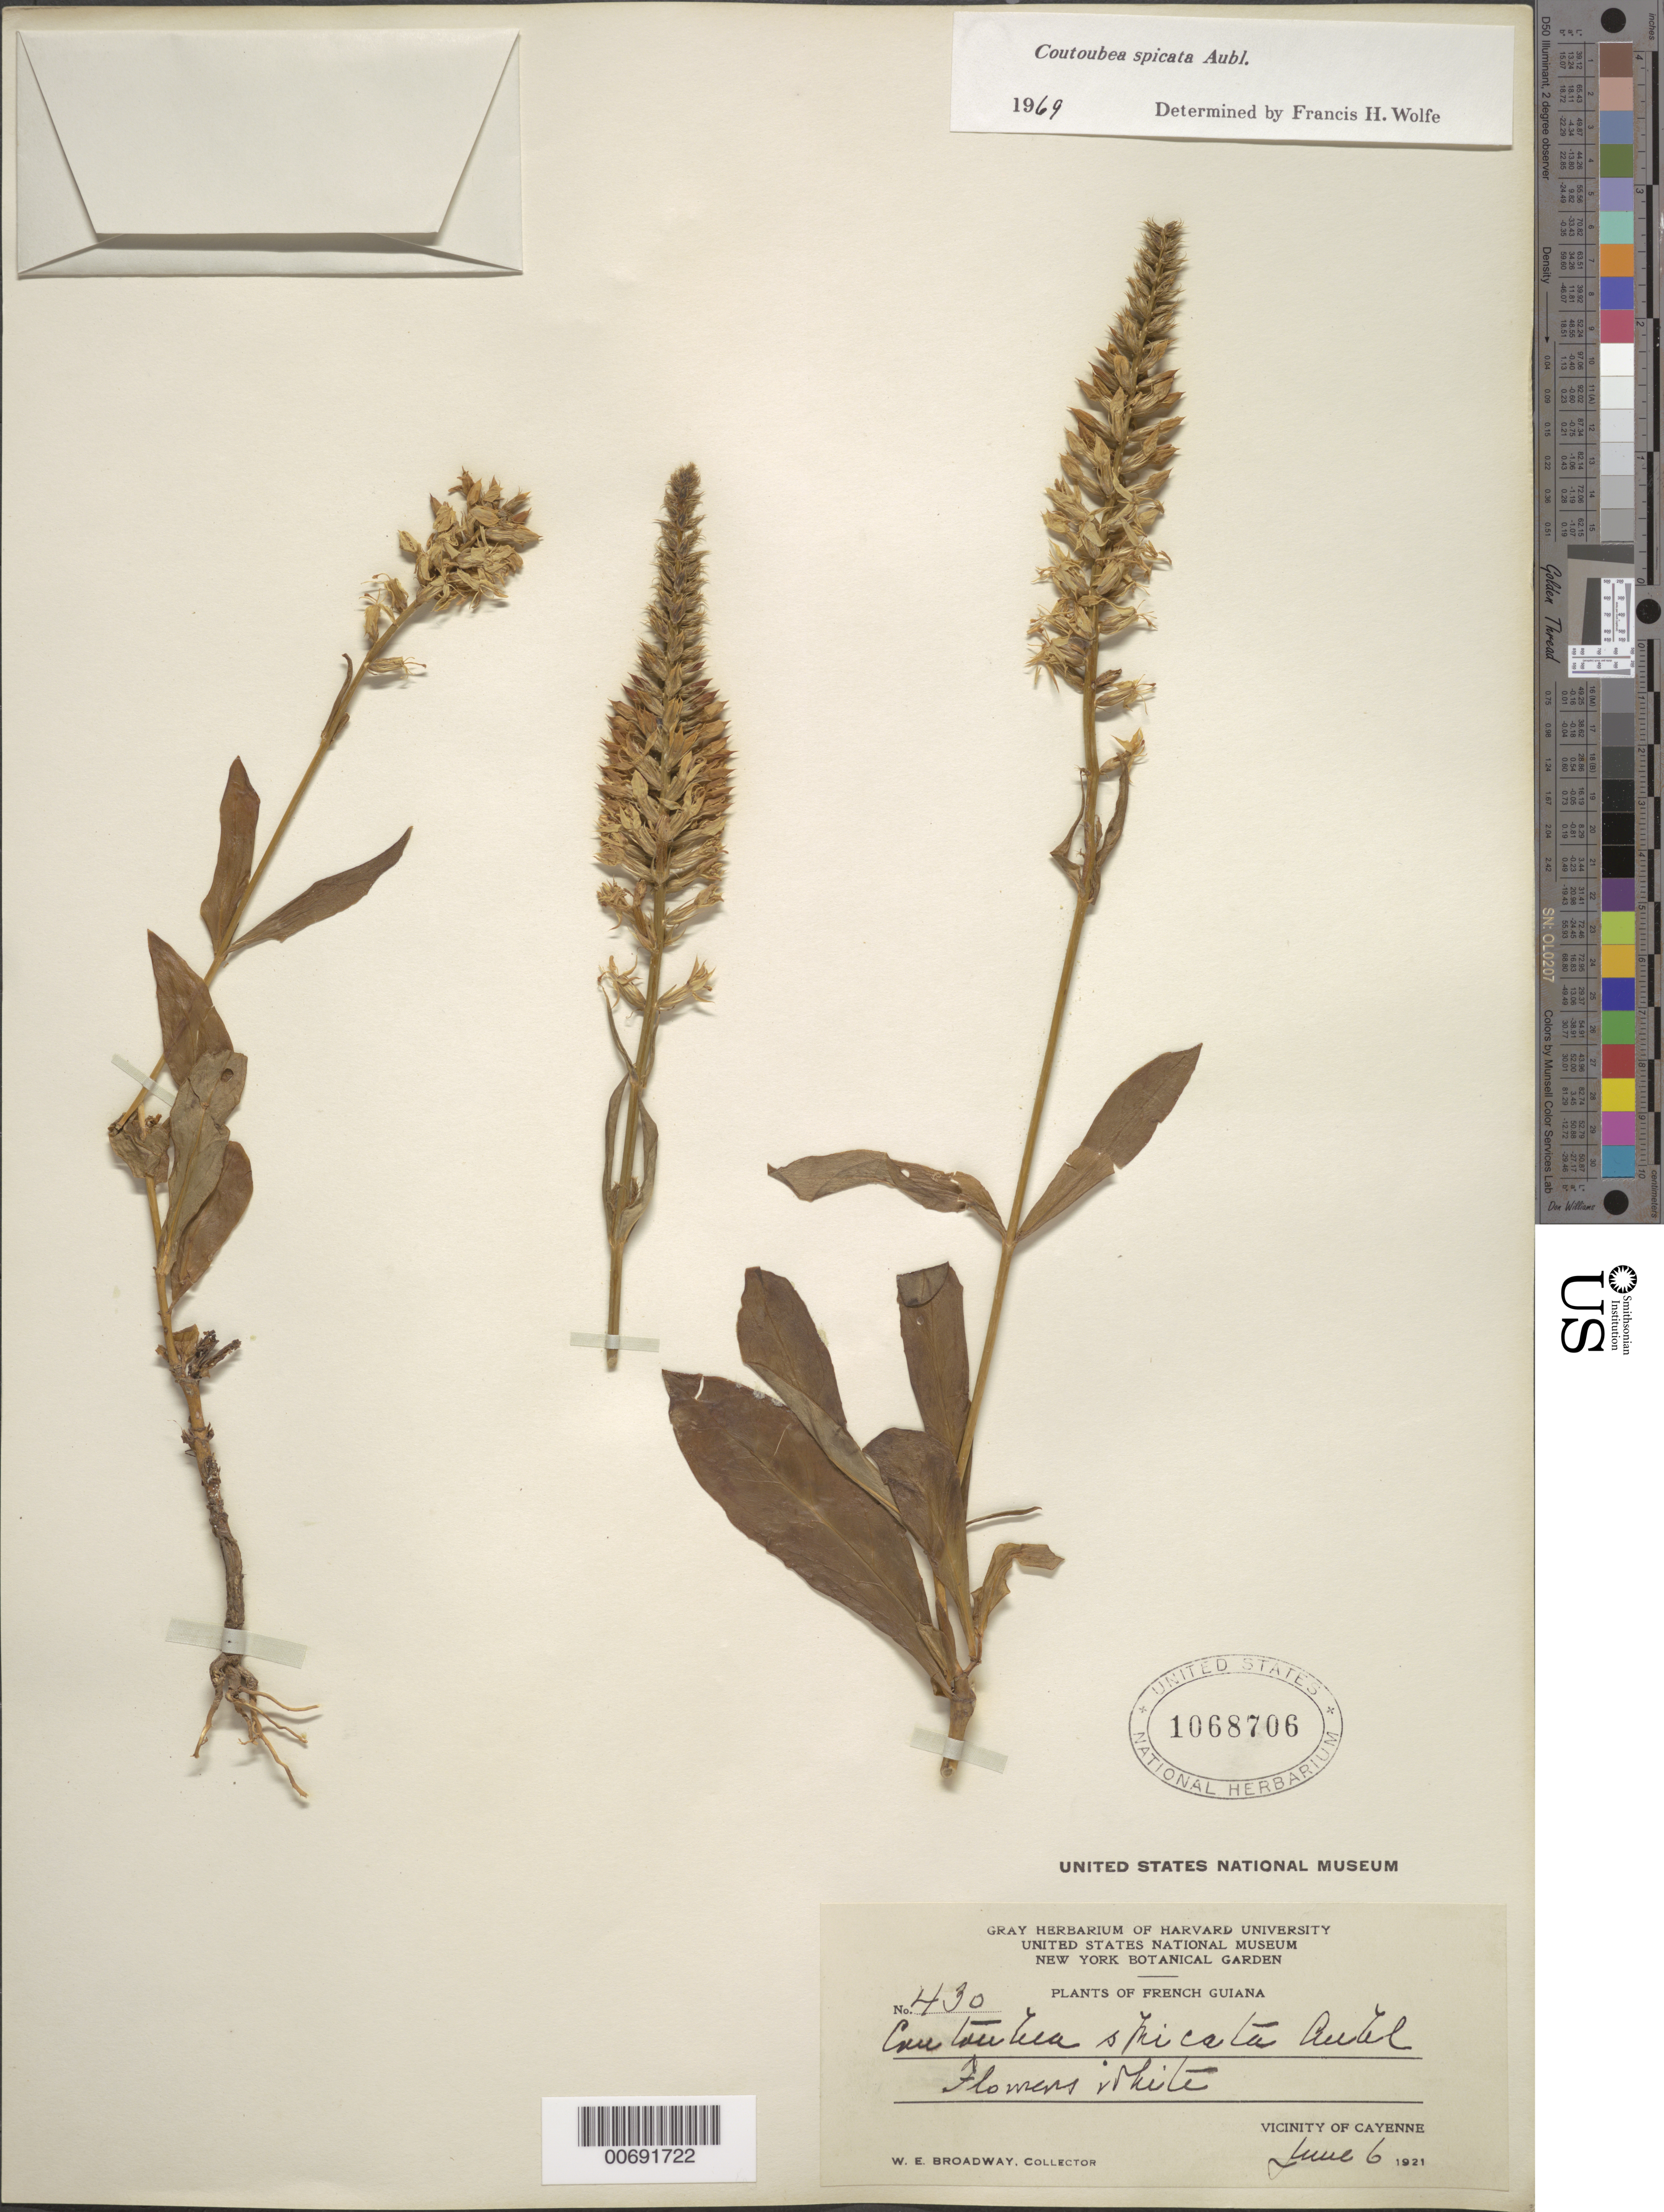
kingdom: Plantae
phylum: Tracheophyta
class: Magnoliopsida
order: Gentianales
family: Gentianaceae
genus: Coutoubea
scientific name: Coutoubea spicata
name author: Aubl.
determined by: Wolfe, F. H.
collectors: W. E. Broadway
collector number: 430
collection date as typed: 6-Jun-21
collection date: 1921-06-06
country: French Guiana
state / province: Cayenne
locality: Cayenne, vic.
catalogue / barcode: US 1068706